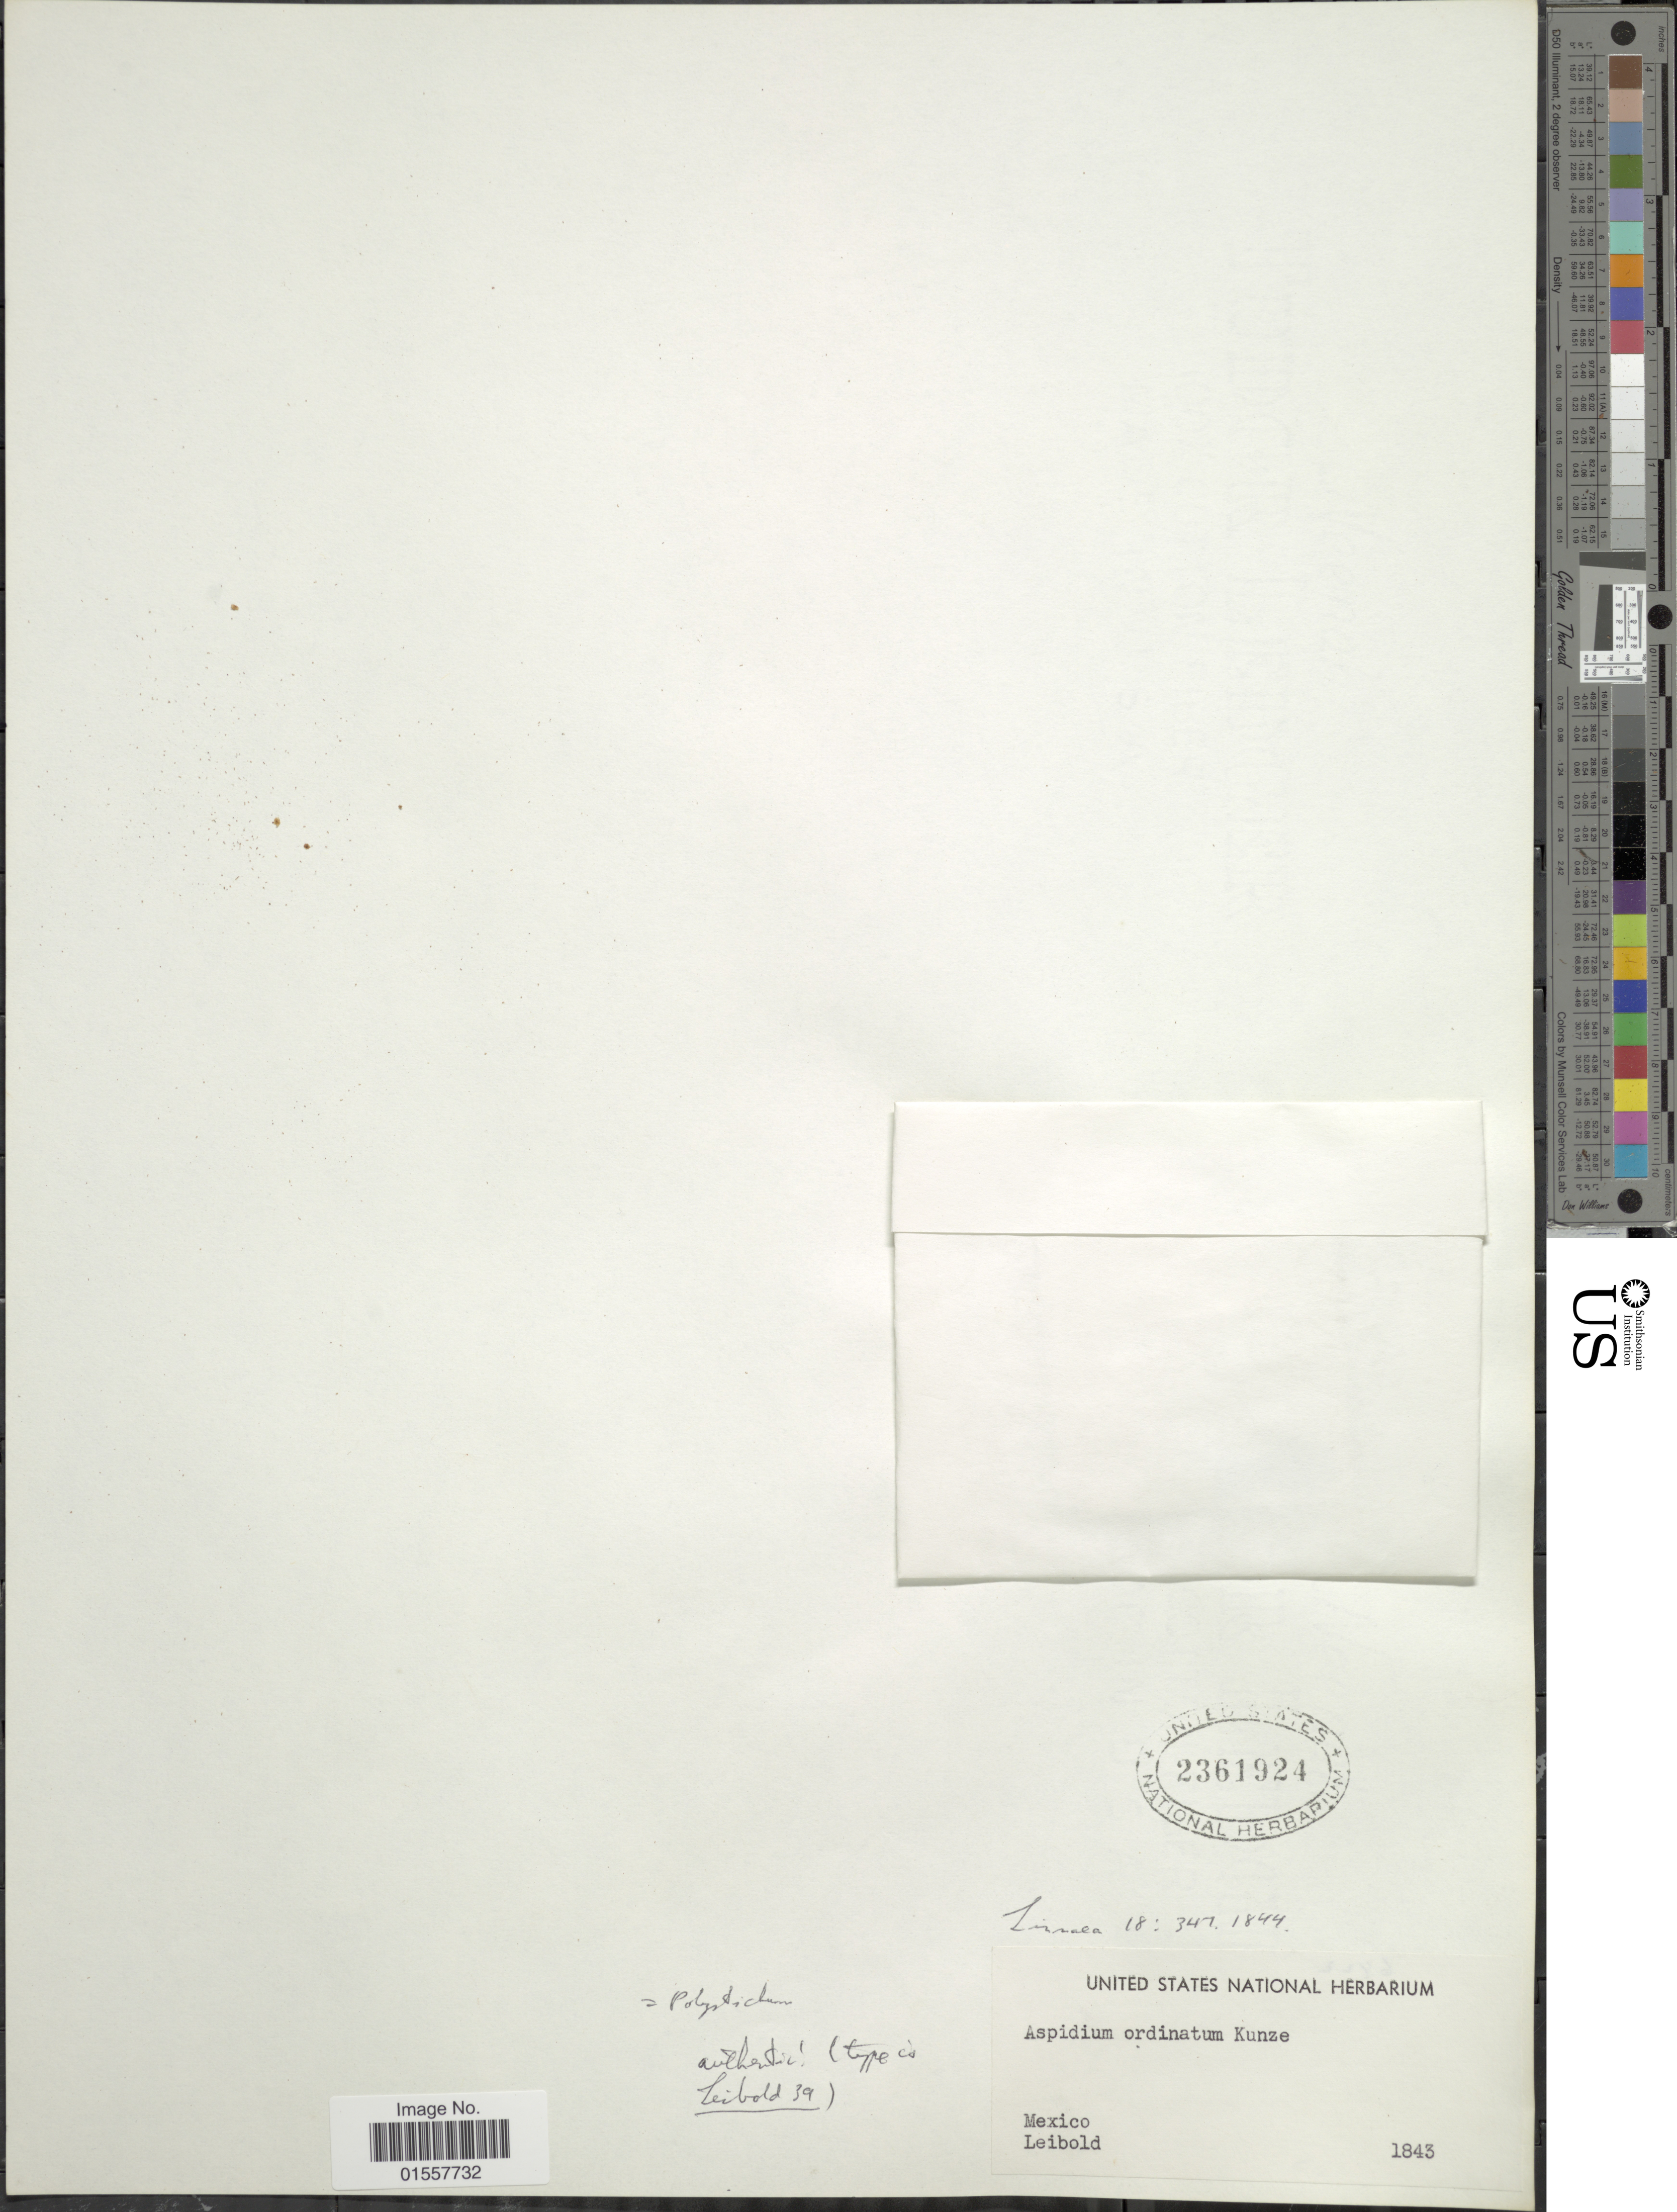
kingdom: Plantae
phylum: Tracheophyta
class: Polypodiopsida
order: Polypodiales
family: Dryopteridaceae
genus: Polystichum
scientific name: Polystichum ordinatum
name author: (Kunze) Liebm.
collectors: -. Leibold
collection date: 1943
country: Mexico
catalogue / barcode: US 2361924